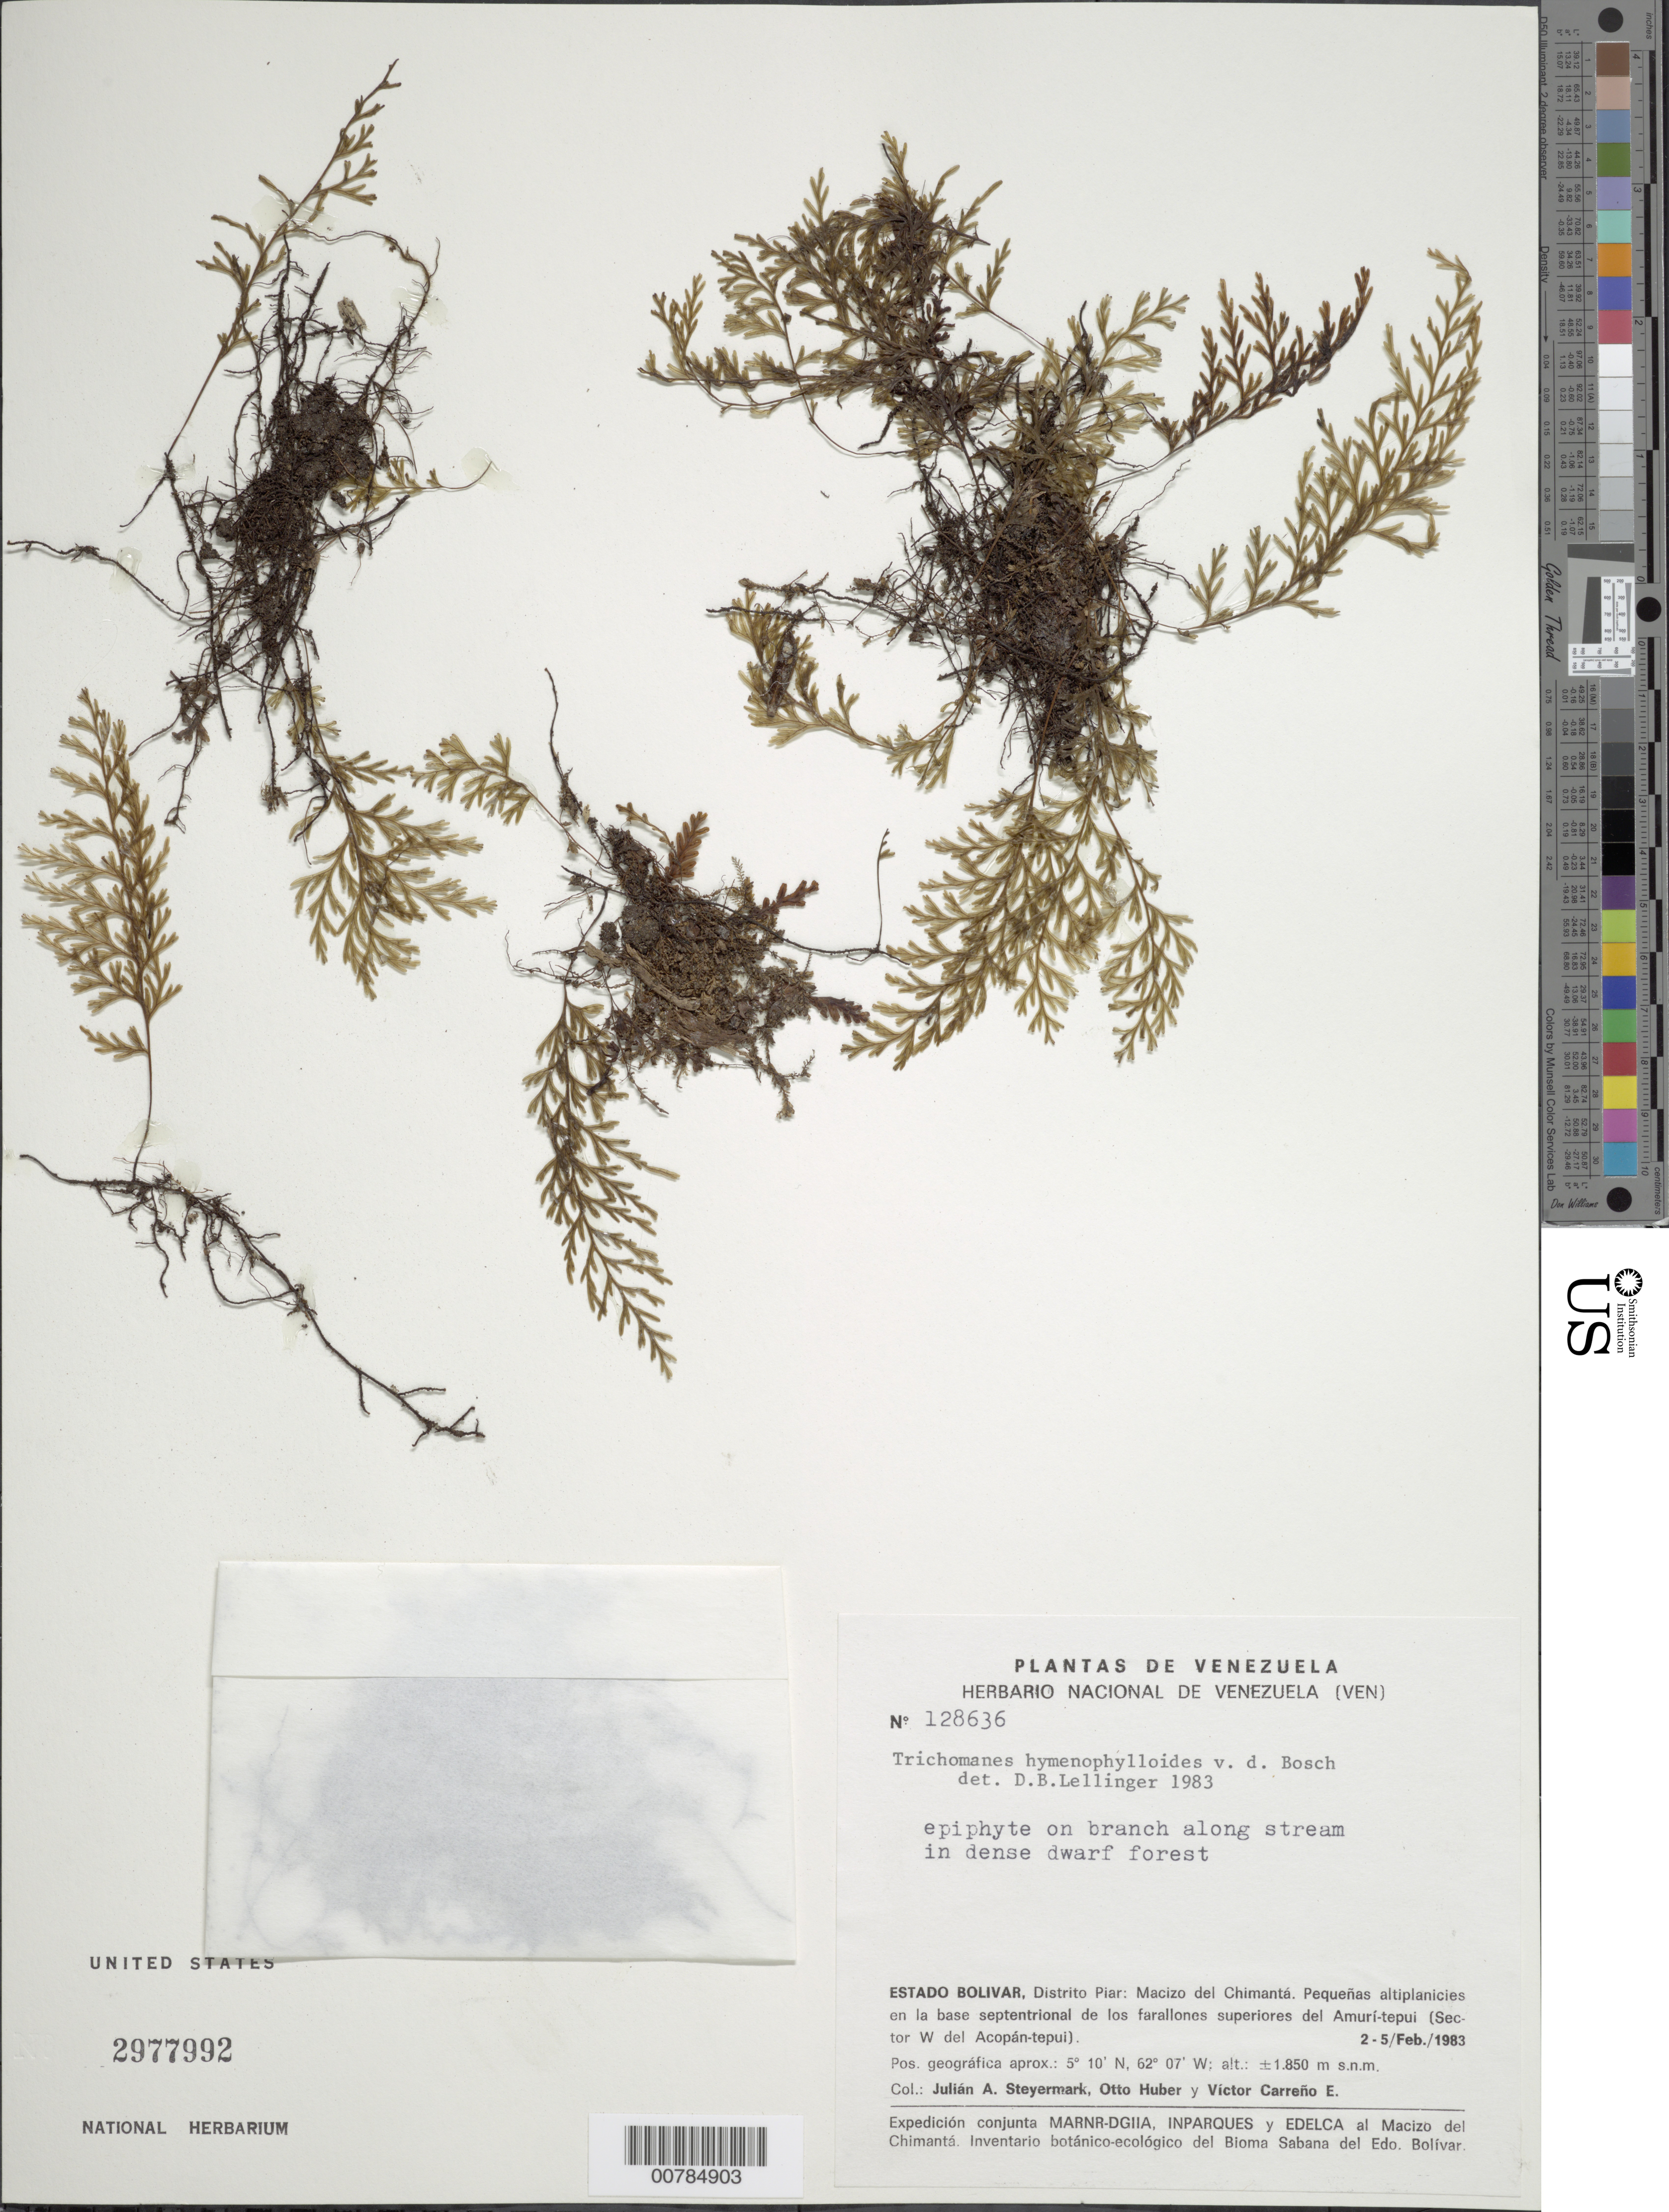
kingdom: Plantae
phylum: Tracheophyta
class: Polypodiopsida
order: Hymenophyllales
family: Hymenophyllaceae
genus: Polyphlebium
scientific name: Polyphlebium hymenophylloides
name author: (Bosch) Ebihara & Dubuisson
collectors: J. Steyermark, O. Huber & V. Carreño E.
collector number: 128636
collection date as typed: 2-Feb-83 to 5-Feb-83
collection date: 1983-02-02/1983-02-05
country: Venezuela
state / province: Bolívar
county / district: Piar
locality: Macizo del Chimantá, Amuí-tepuí (Sector W del Acopán-tepuí)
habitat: Dense dwarf forest; on branch along stream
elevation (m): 1850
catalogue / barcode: US 2977992